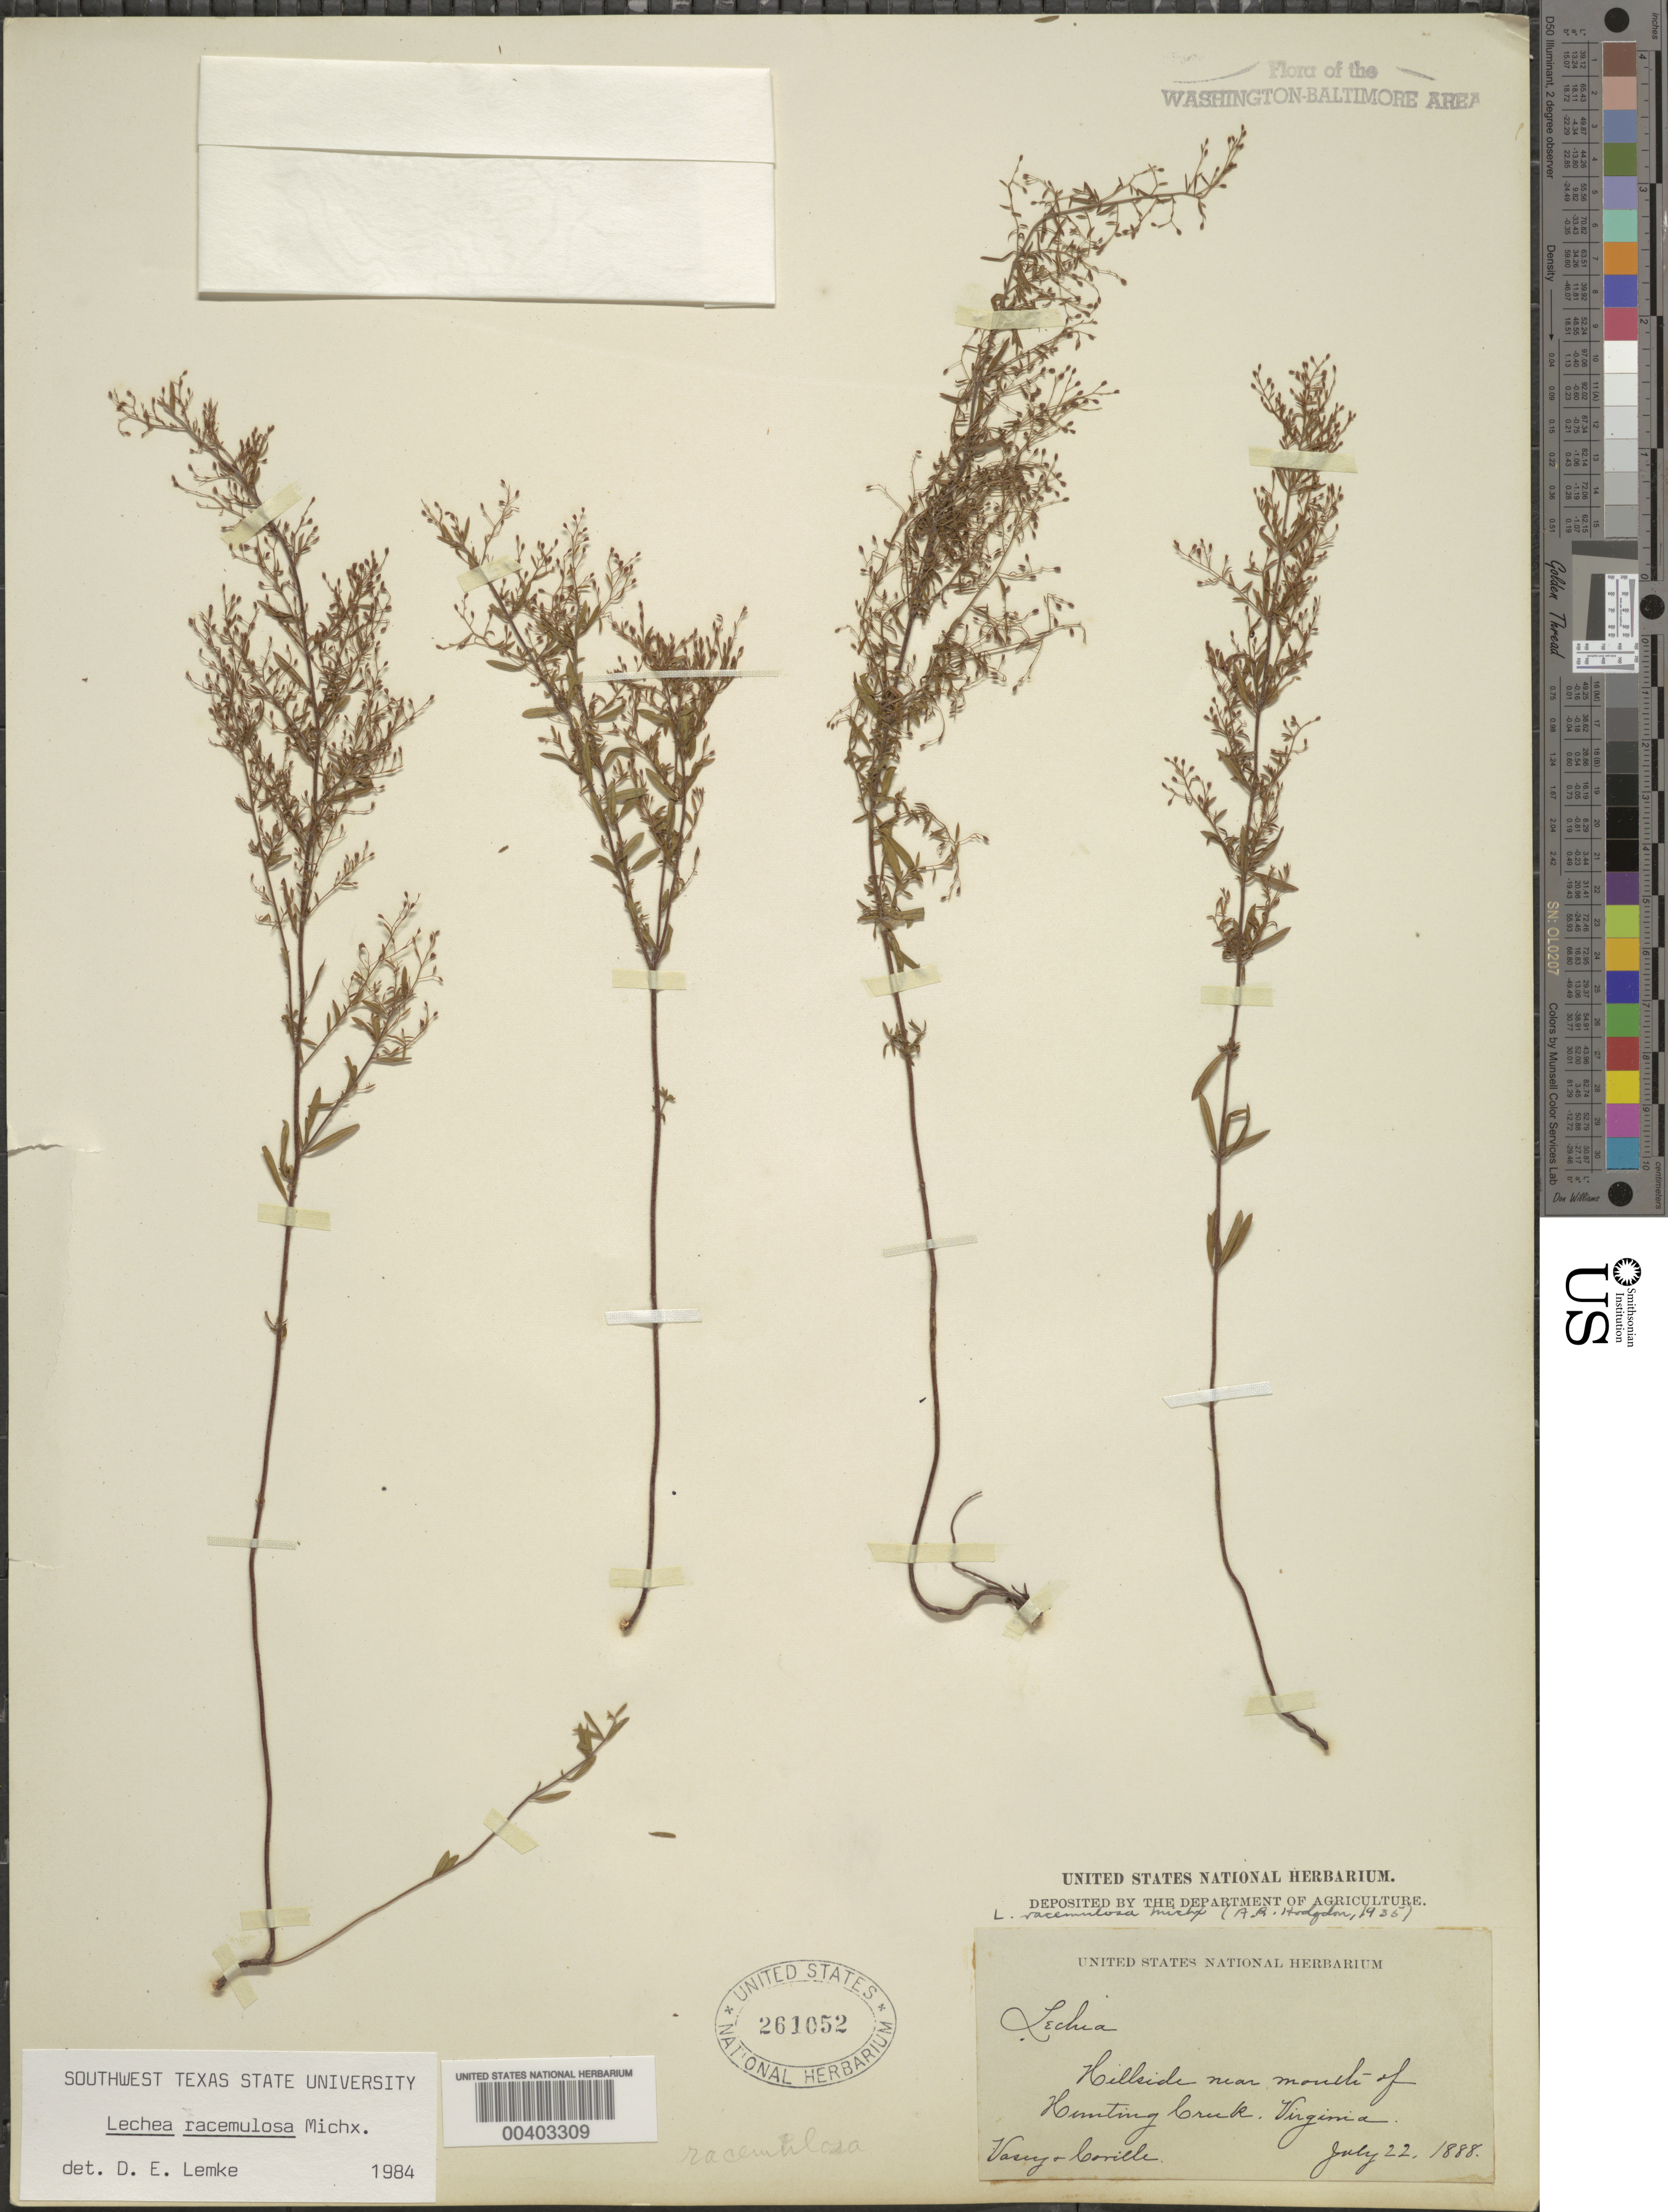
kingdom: Plantae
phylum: Tracheophyta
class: Magnoliopsida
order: Malvales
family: Cistaceae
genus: Lechea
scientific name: Lechea racemulosa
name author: Michx.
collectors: G. R. Vasey & F. V. Coville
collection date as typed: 22 Jul 1888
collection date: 1888-07-22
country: United States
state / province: Virginia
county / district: Fairfax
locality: Hunting Creek Mouth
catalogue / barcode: US 261052